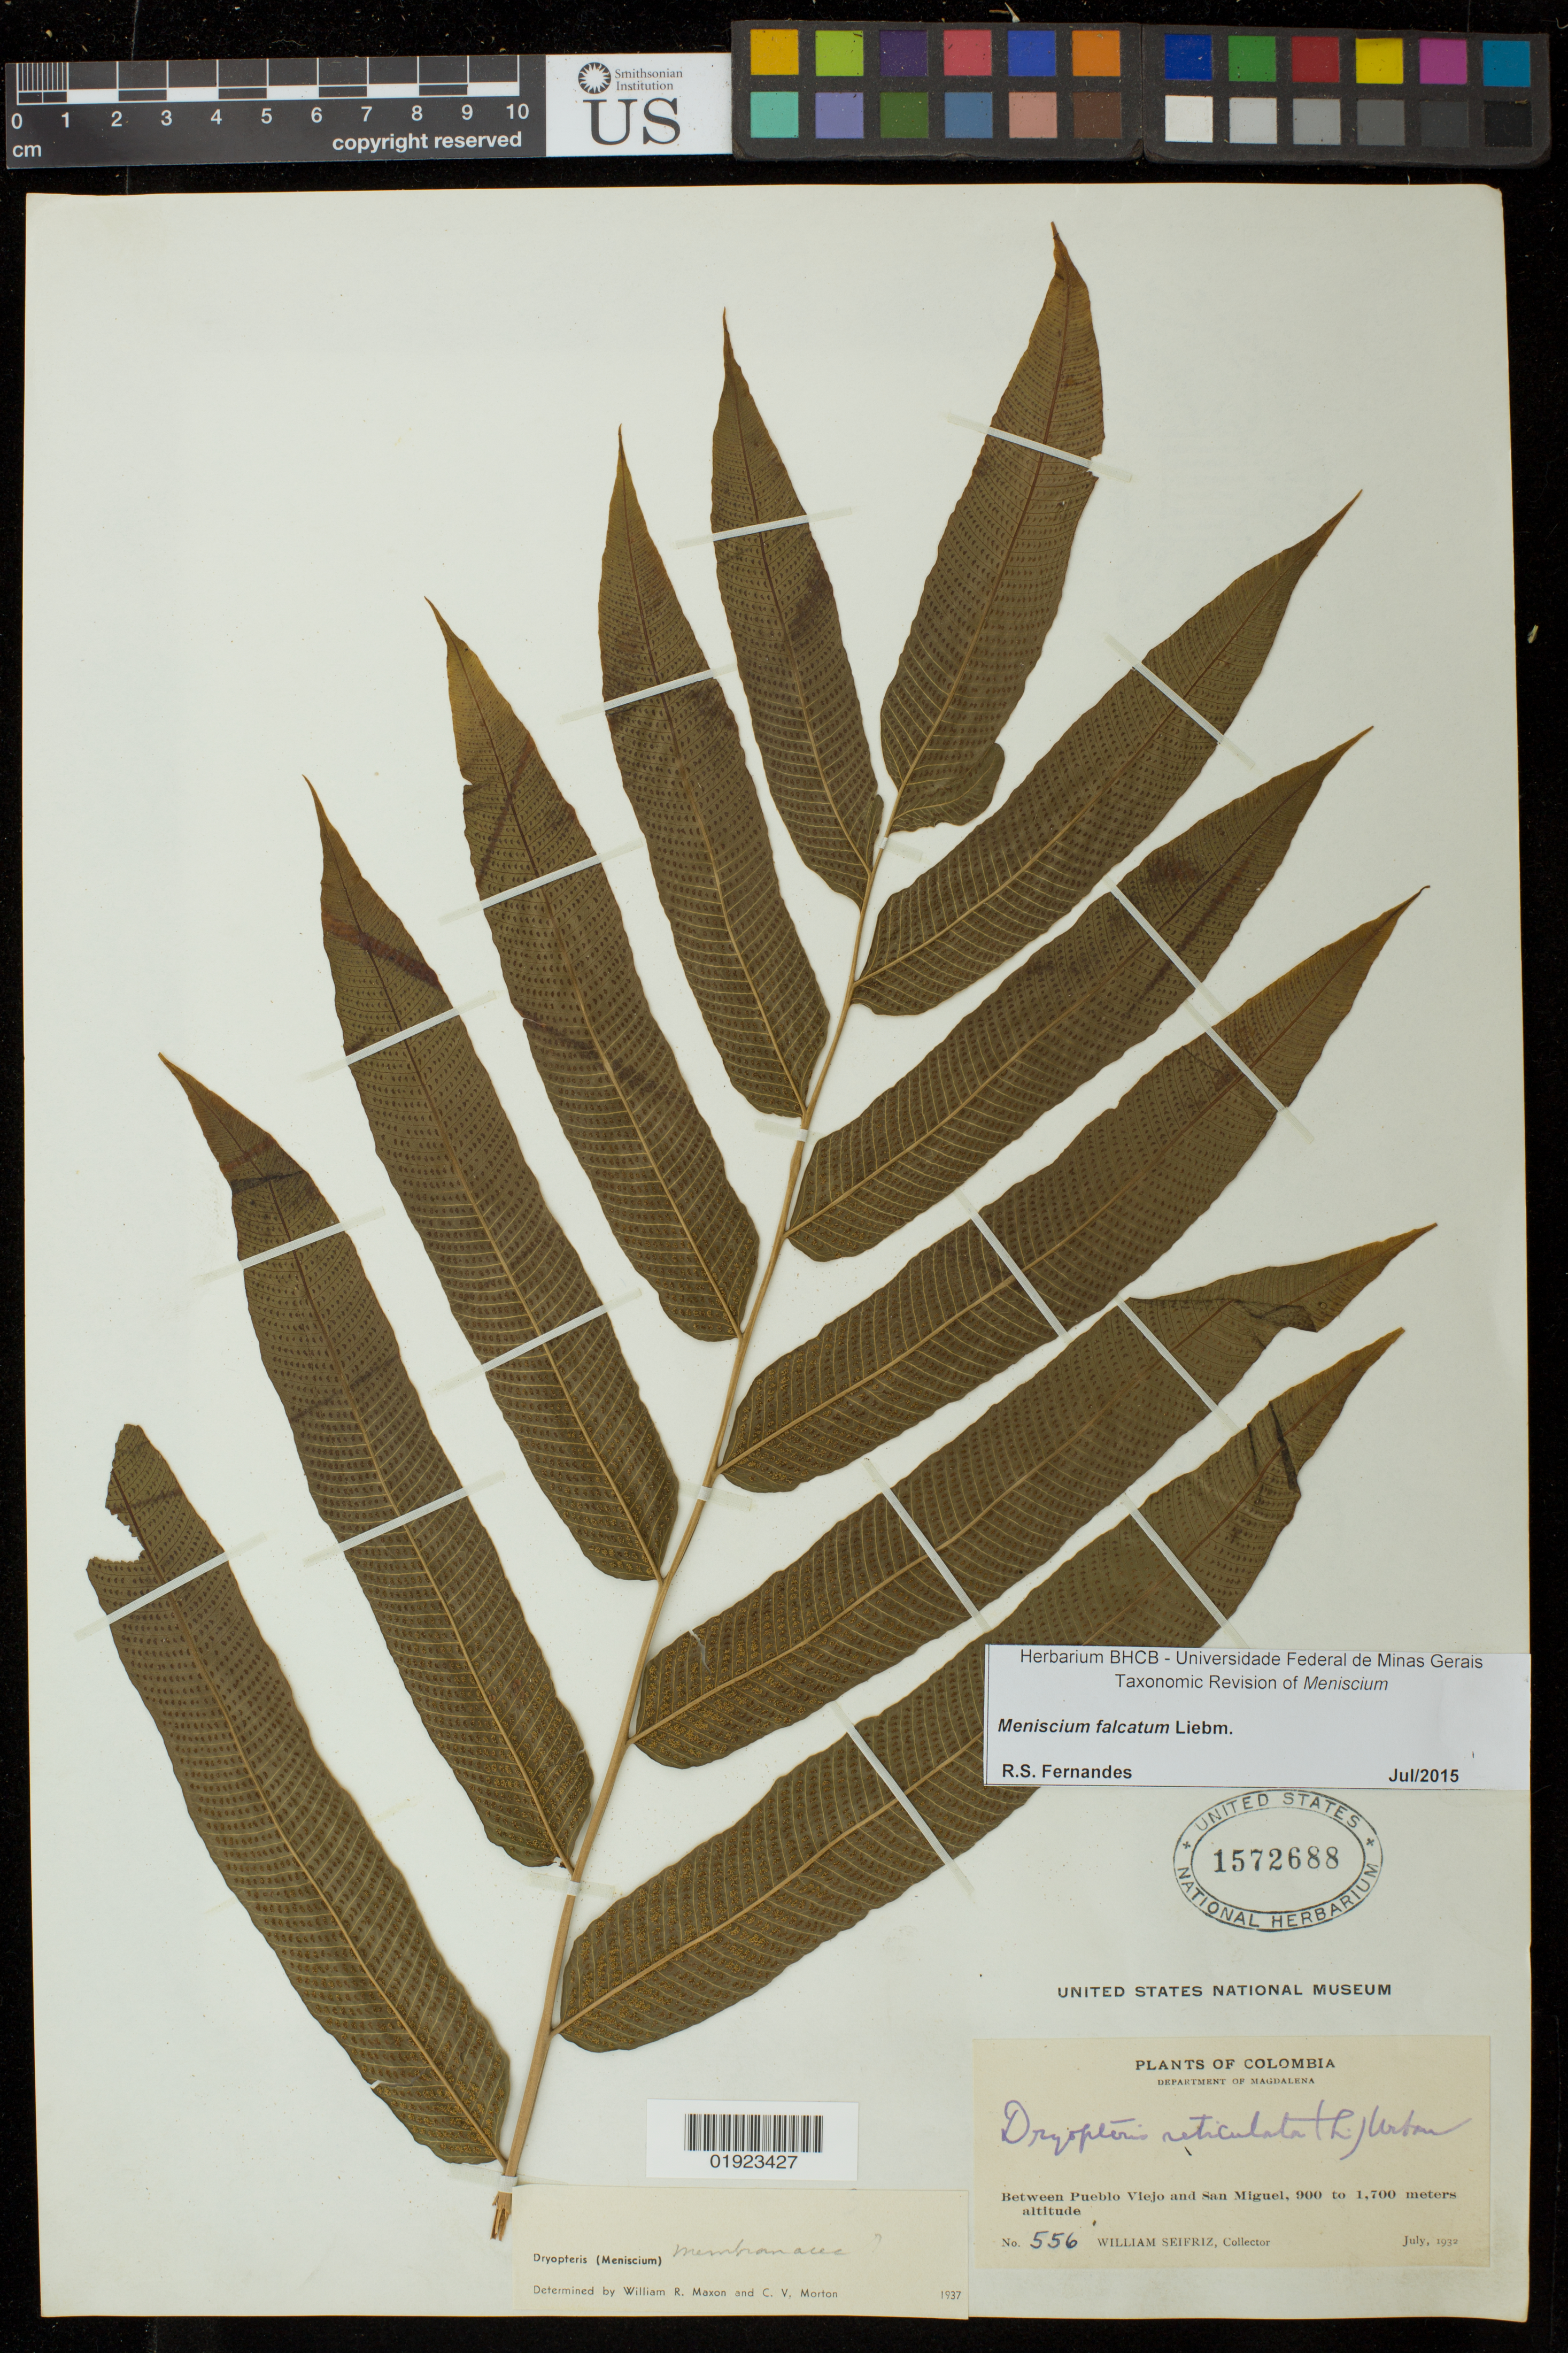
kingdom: Plantae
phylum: Tracheophyta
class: Polypodiopsida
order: Polypodiales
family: Thelypteridaceae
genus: Meniscium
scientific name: Meniscium falcatum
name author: Liebm.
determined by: Fernandes, R. S.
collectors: W. Seifriz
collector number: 556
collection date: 1932-07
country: Colombia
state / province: Magdalena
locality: Between Pueblo Viejo and San Miguel.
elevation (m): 900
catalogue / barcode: US 1572688